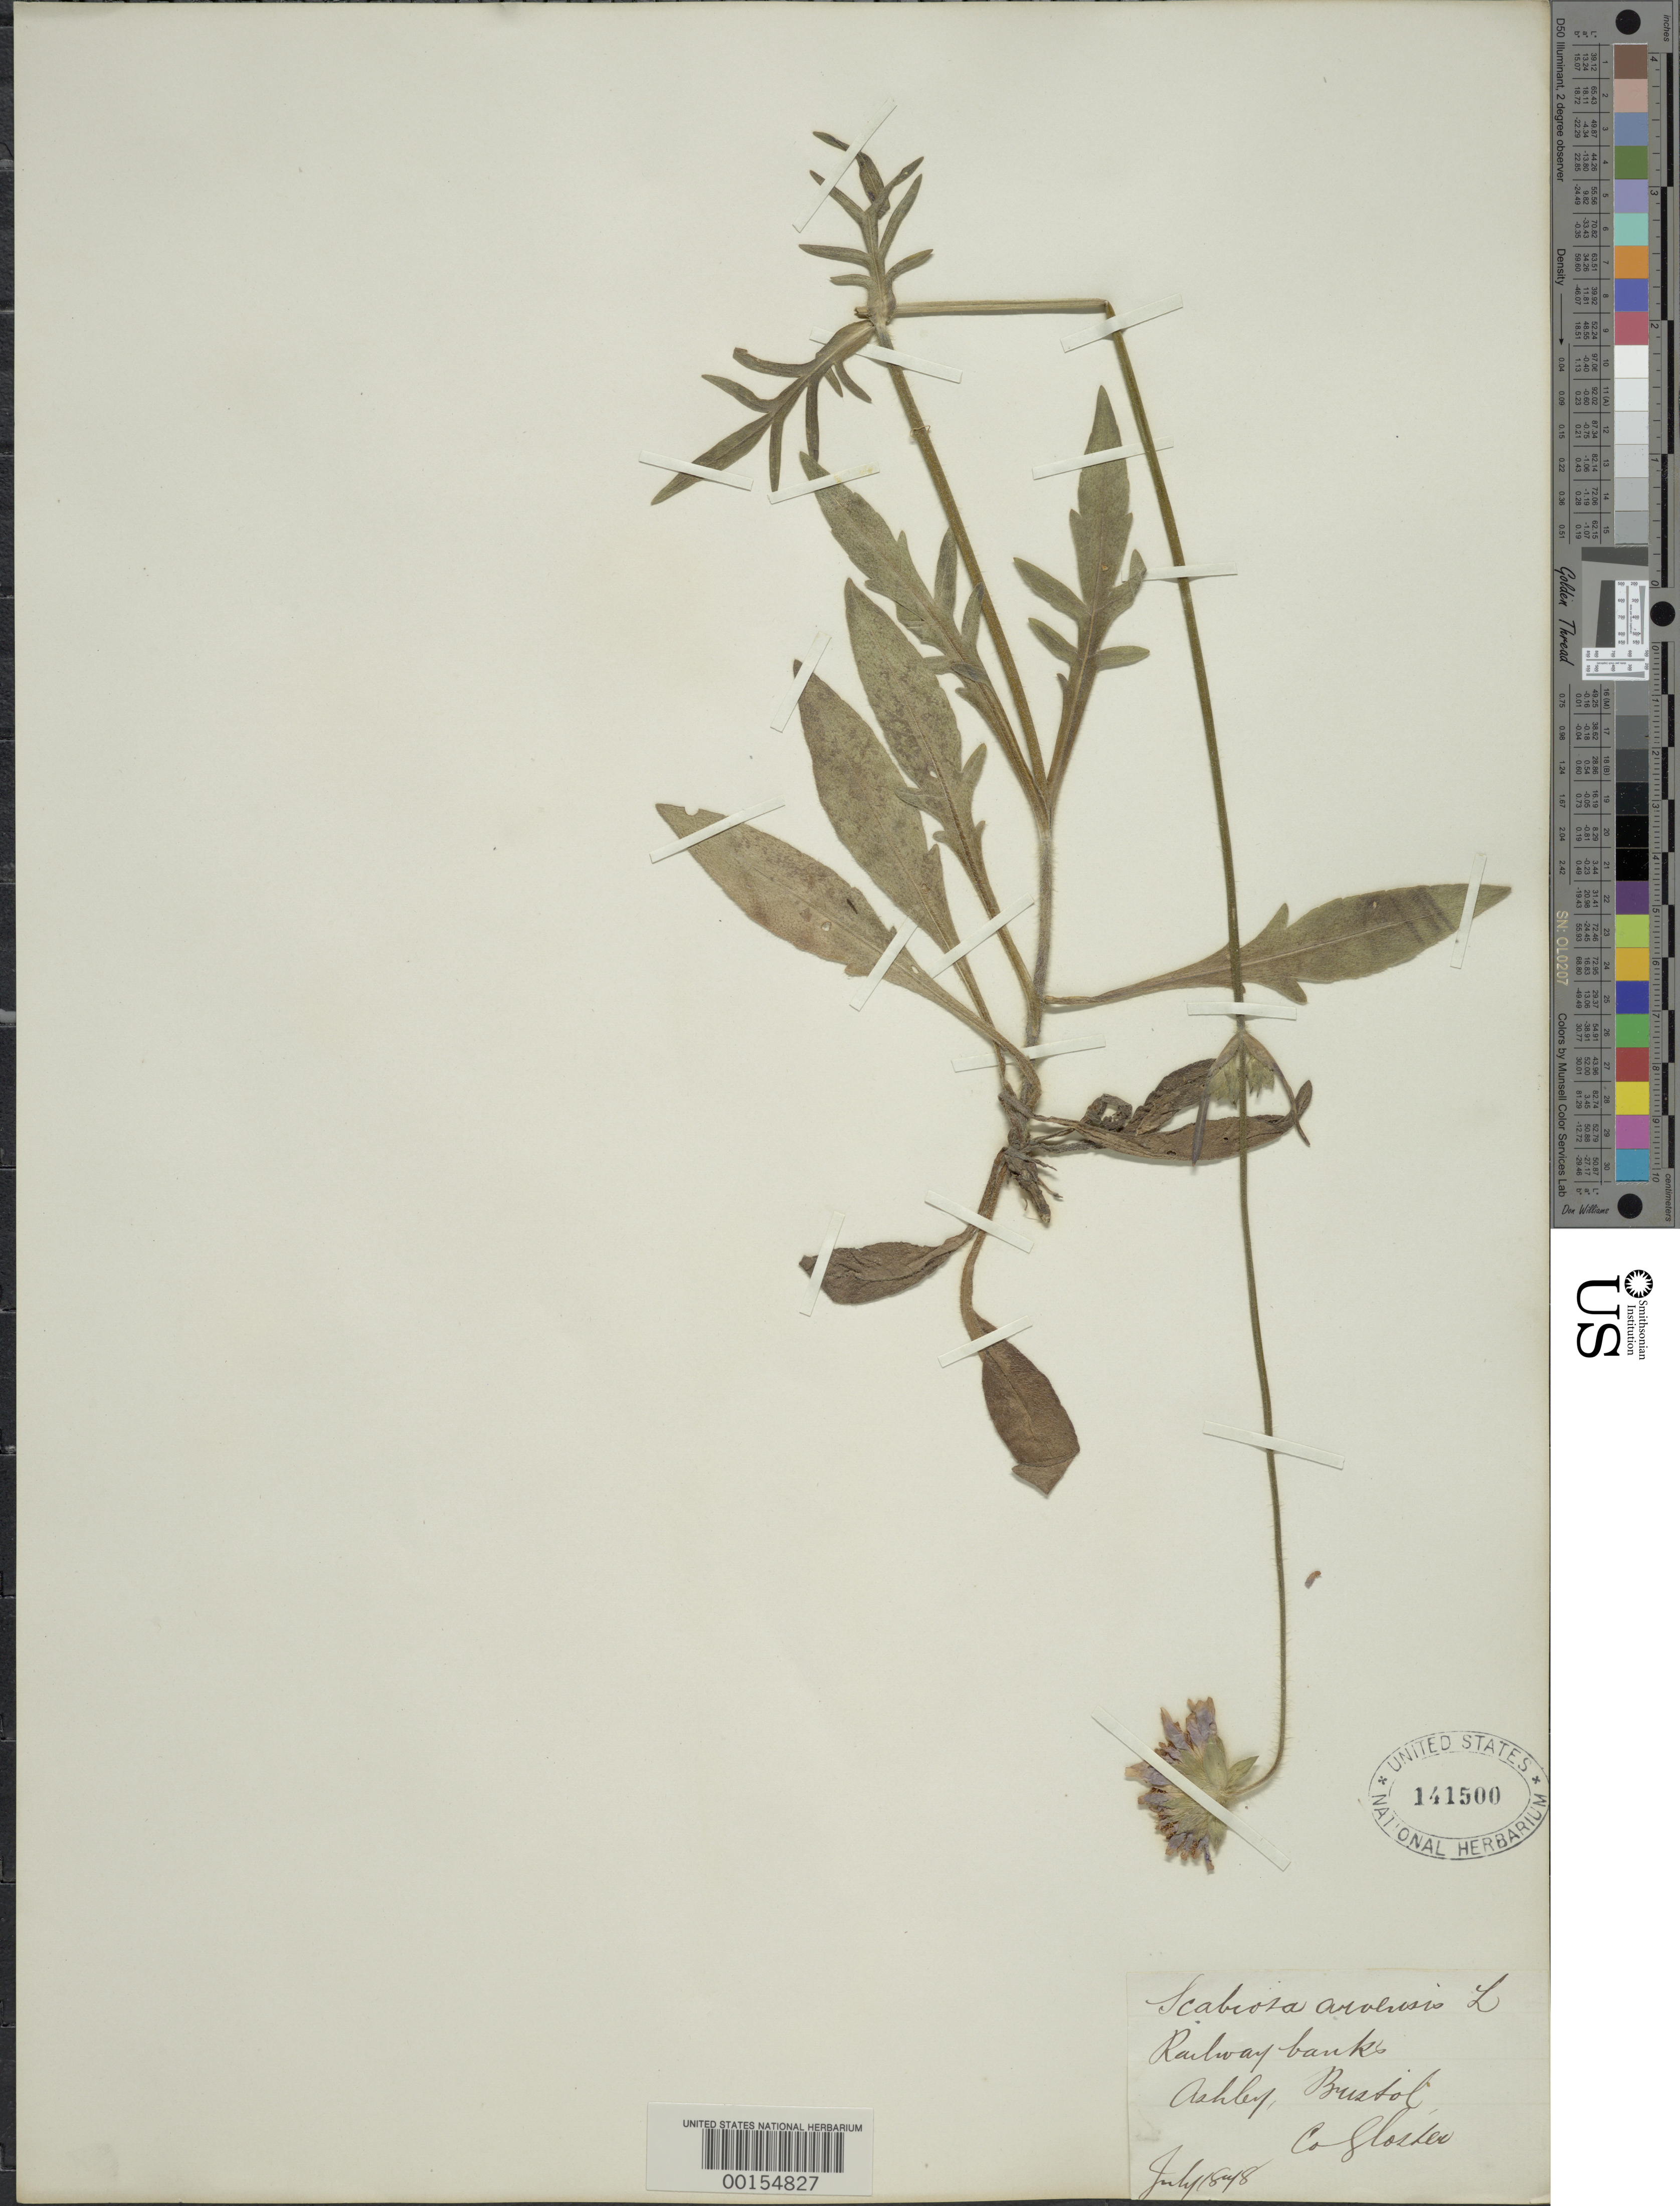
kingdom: Plantae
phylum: Tracheophyta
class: Magnoliopsida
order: Dipsacales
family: Caprifoliaceae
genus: Knautia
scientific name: Knautia arvensis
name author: (L.) Coult.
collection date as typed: Jul 1878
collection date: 1878-07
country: United Kingdom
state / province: England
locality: Ashley, Cheshire, Bristol, Co. Gloster [Gloucester?]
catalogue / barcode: US 141500